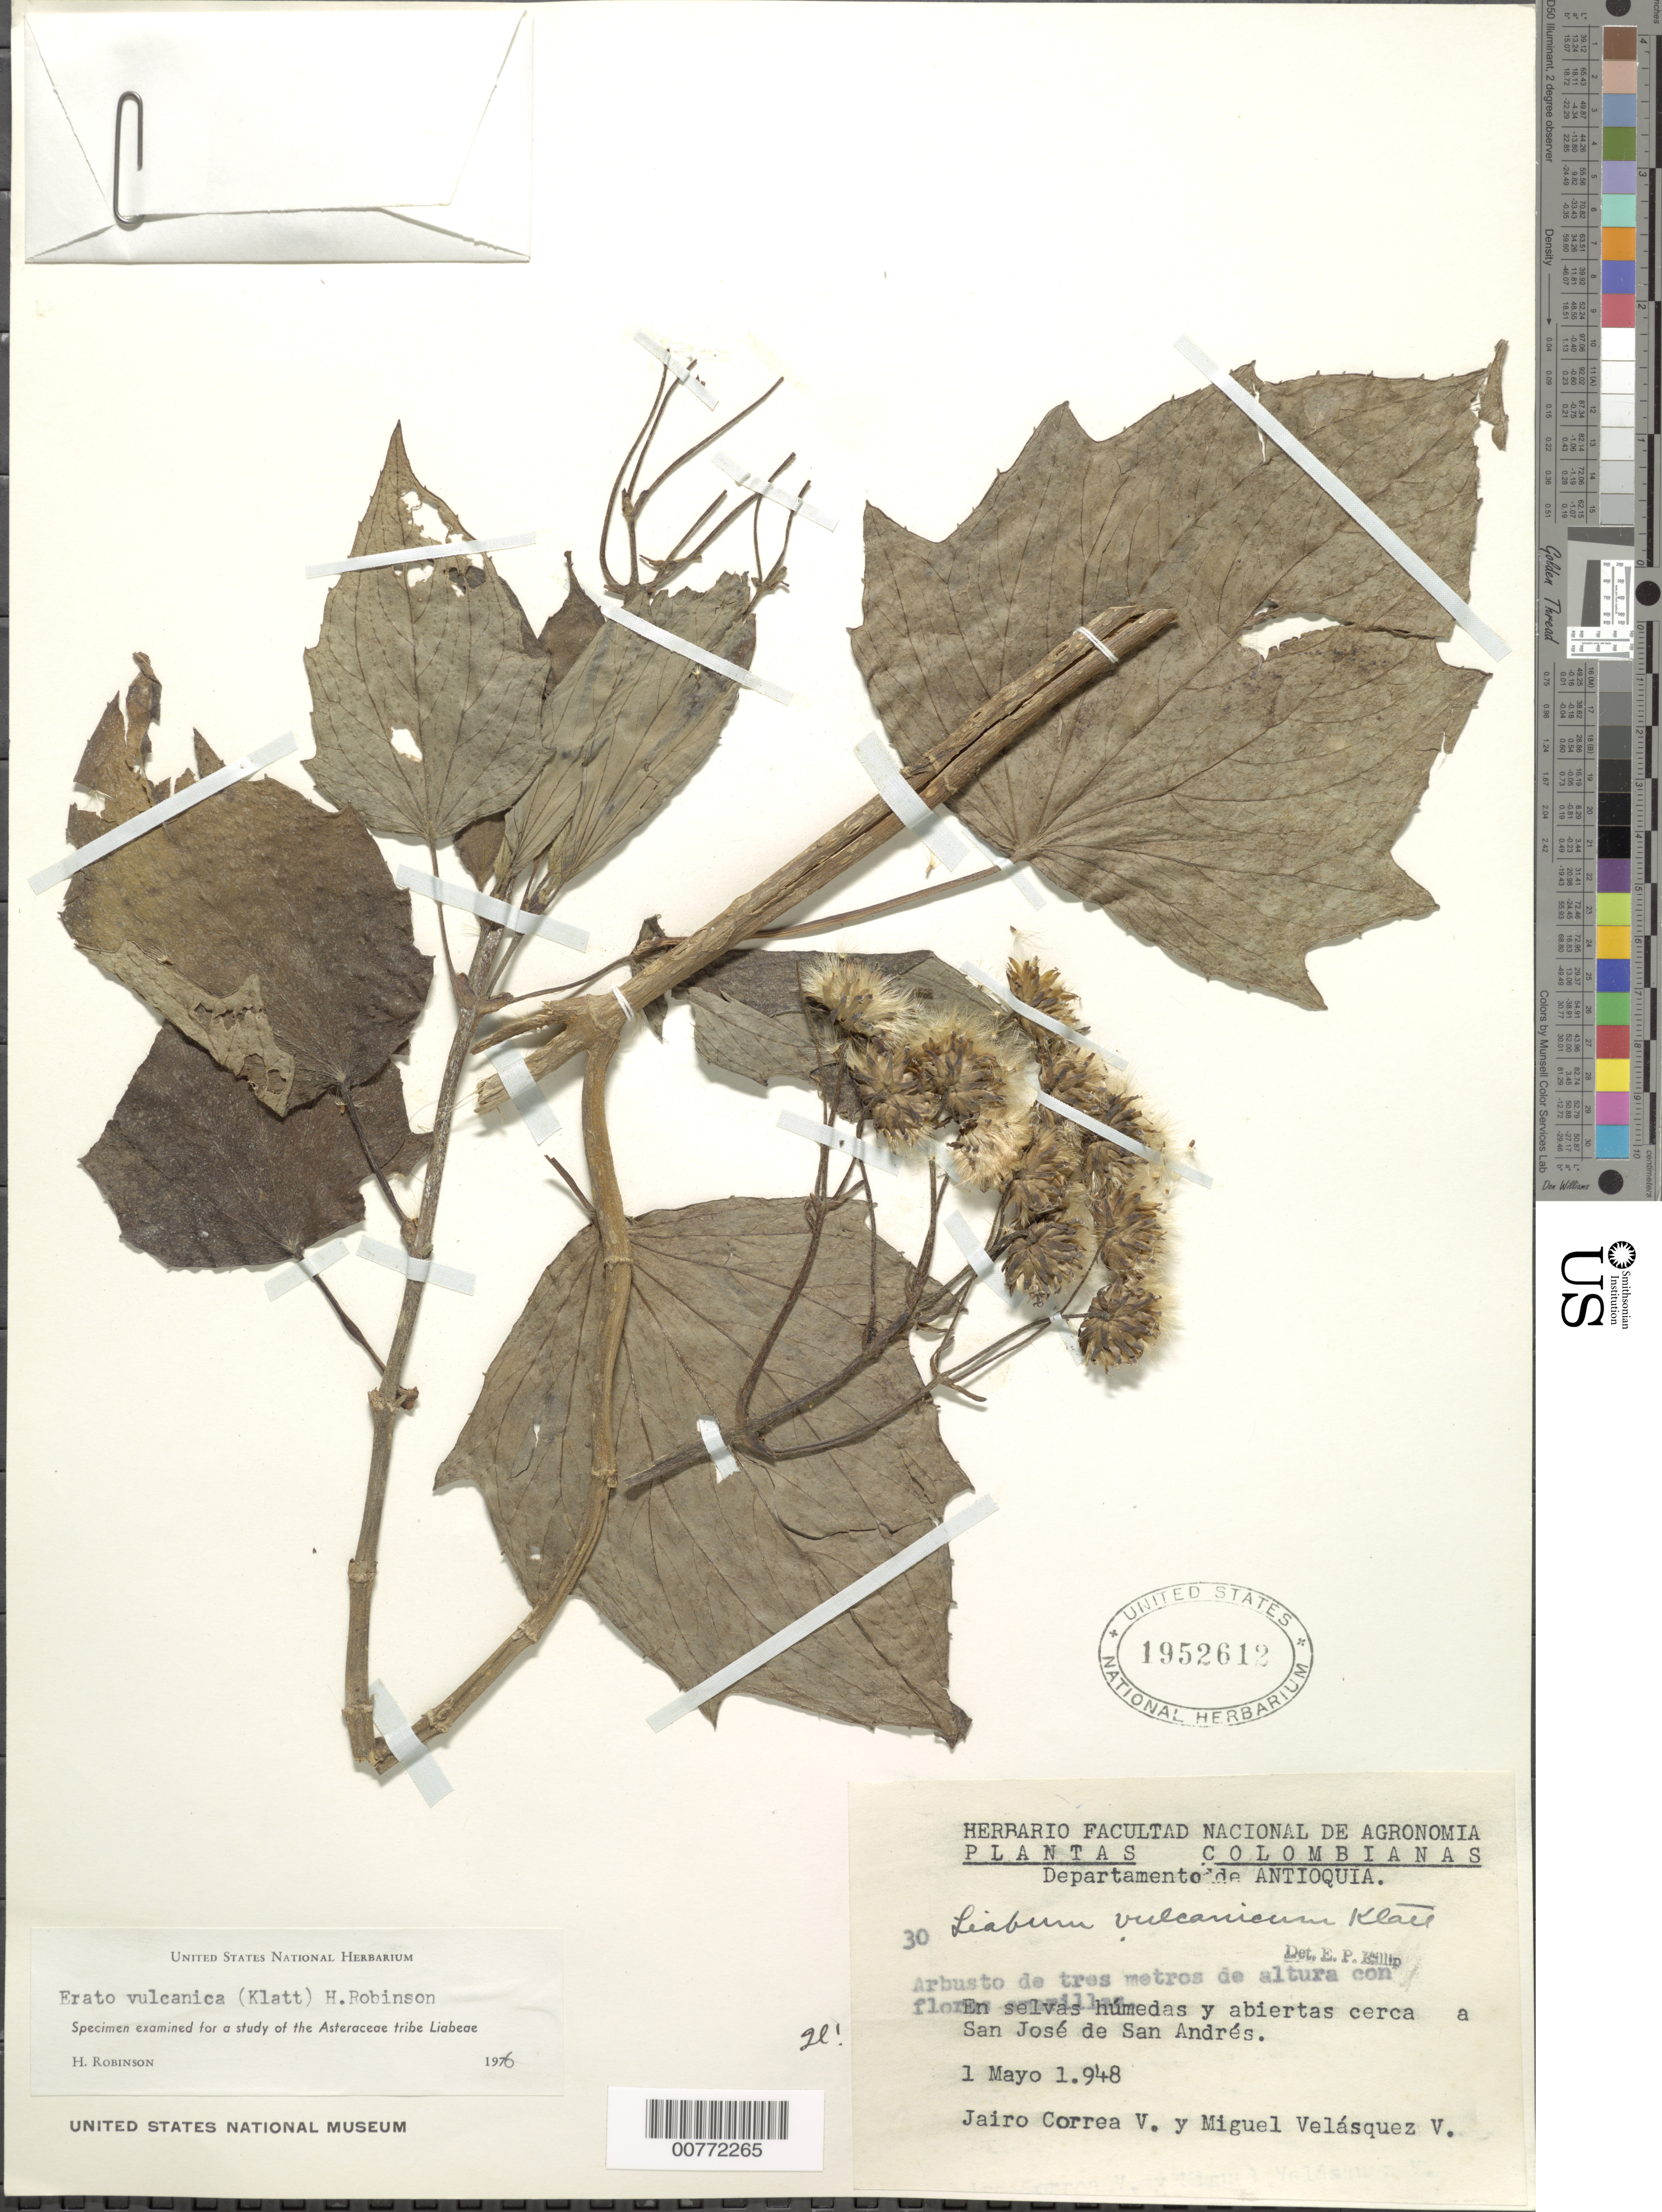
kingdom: Plantae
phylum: Tracheophyta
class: Magnoliopsida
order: Asterales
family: Asteraceae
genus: Erato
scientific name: Erato vulcanica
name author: (Klatt) H. Rob.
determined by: Robinson, Harold E., (US)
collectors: J. Correa V. & M. Velasquez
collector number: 30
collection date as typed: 1-May-48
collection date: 1948-05-01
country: Colombia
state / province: Antioquia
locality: San Jose de San Andreas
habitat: Selvas humedas y abiertas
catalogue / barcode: US 1952612